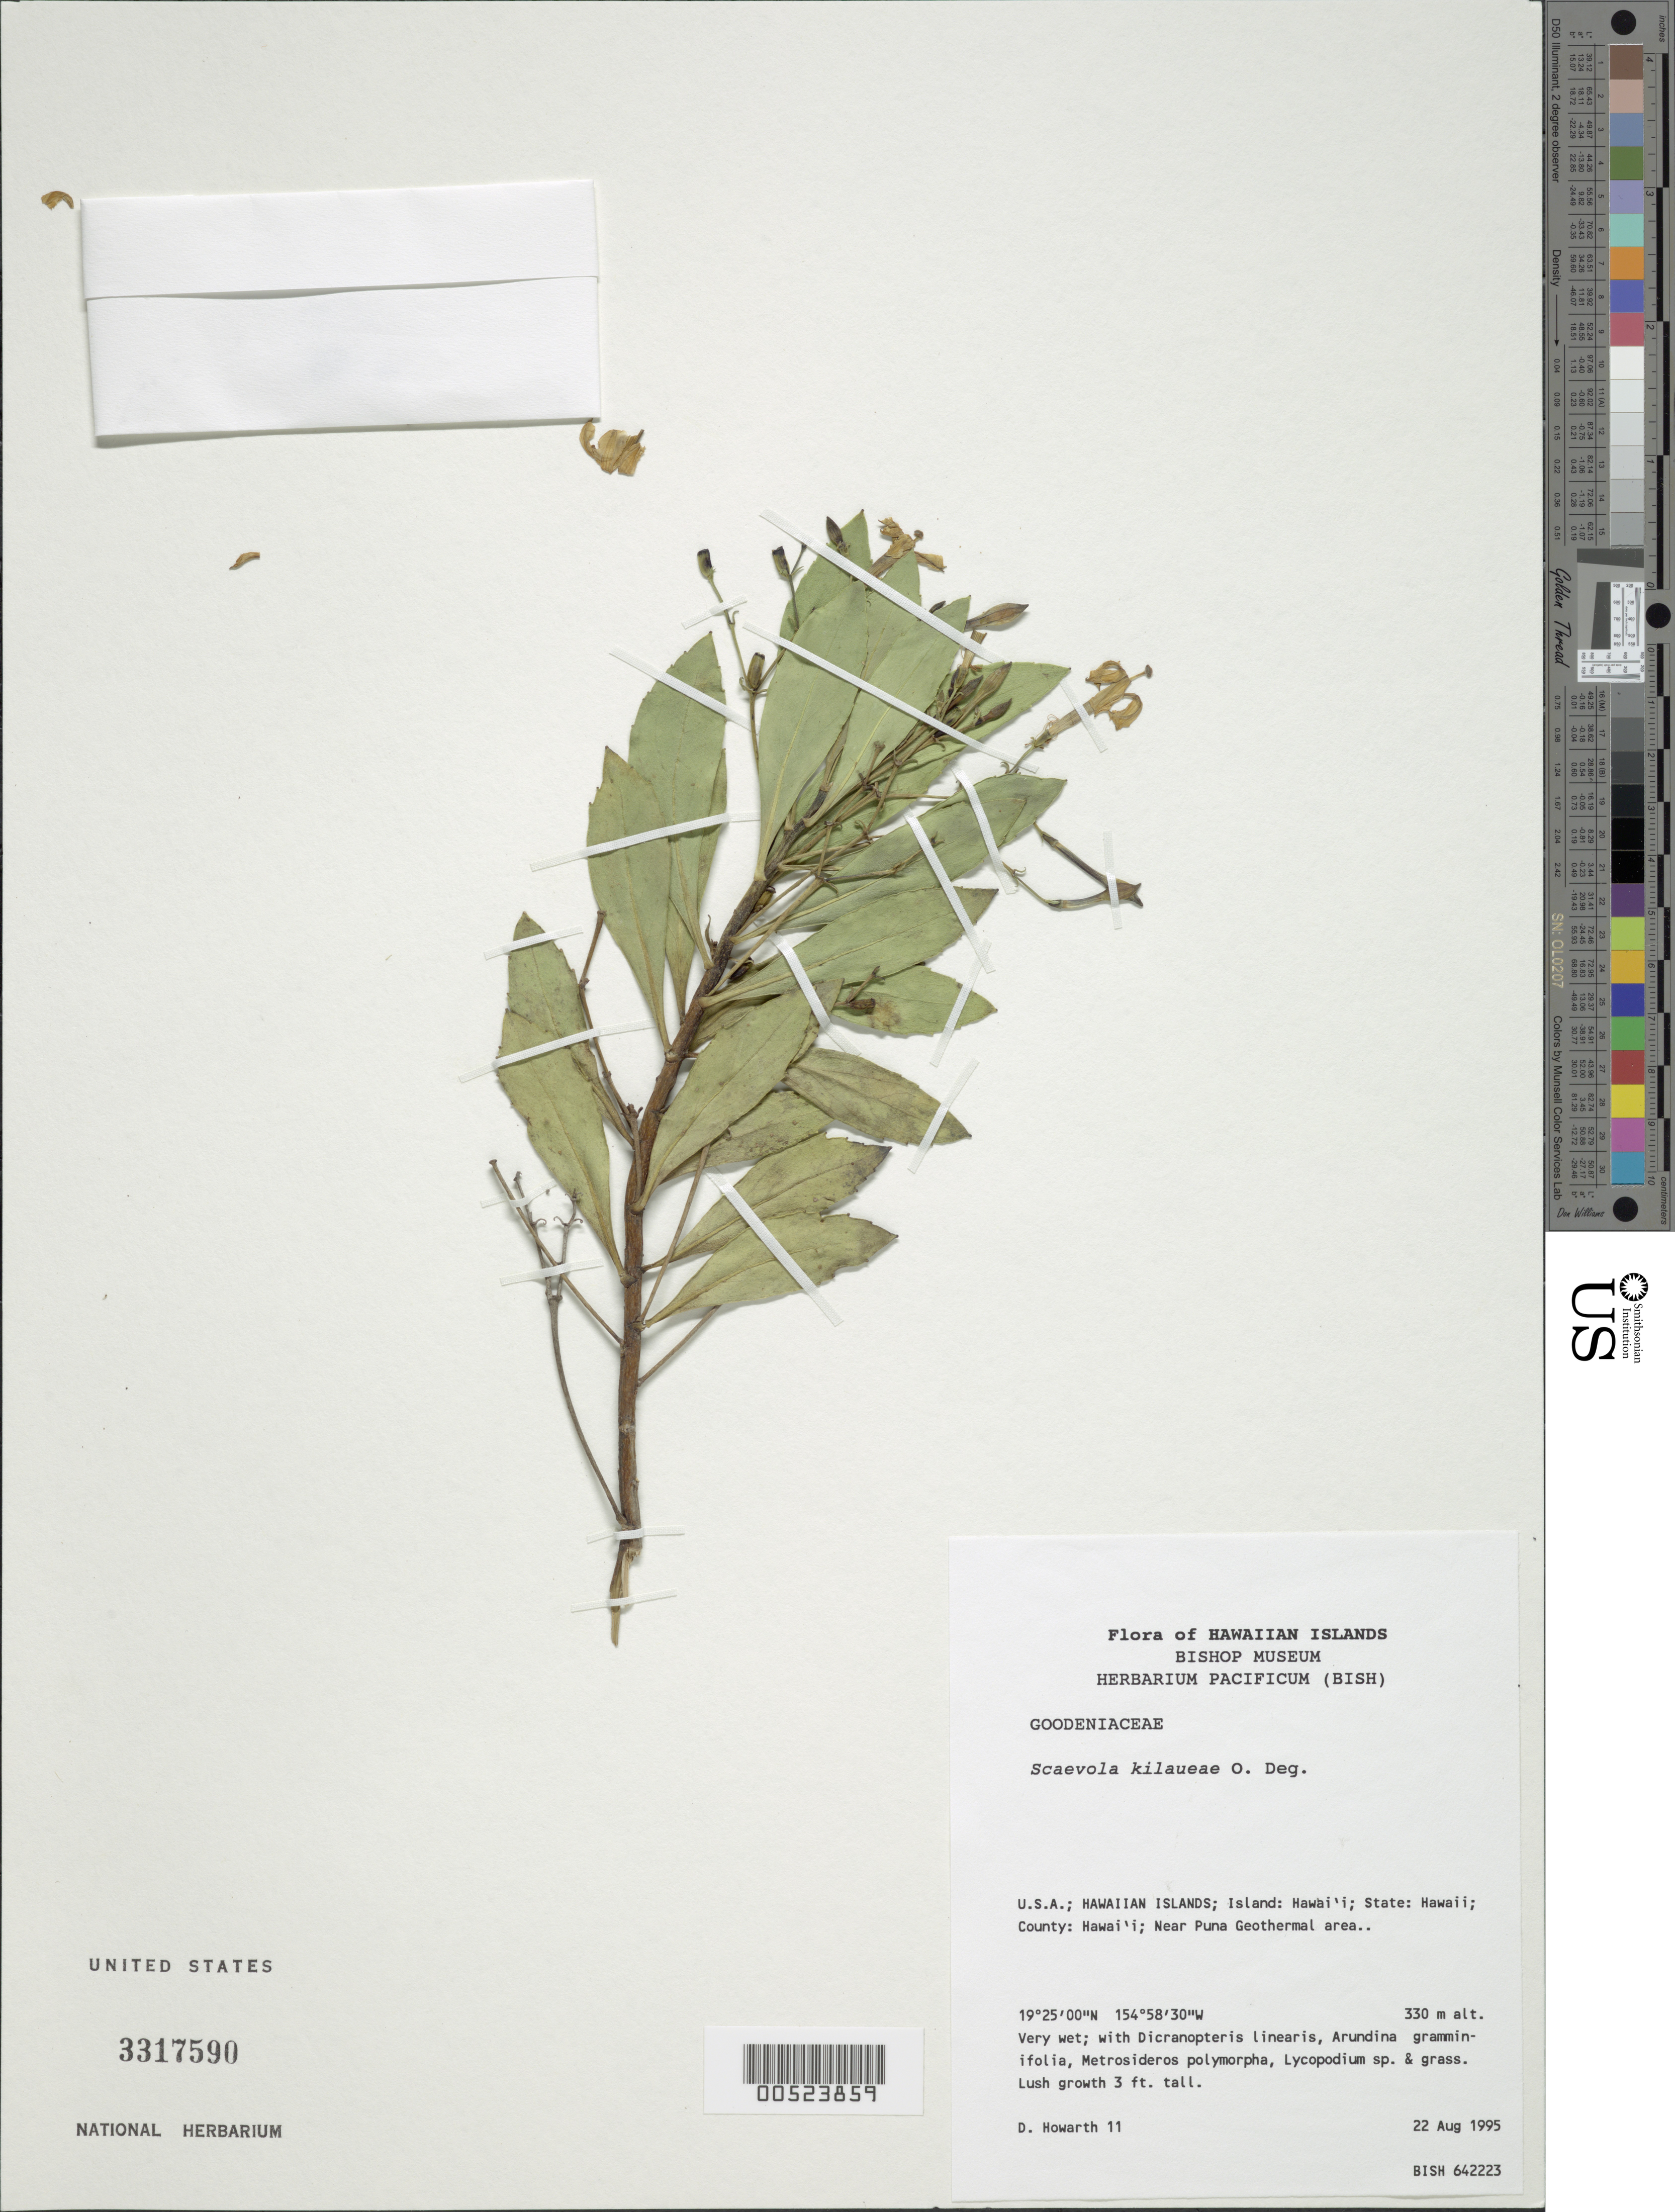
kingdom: Plantae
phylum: Tracheophyta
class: Magnoliopsida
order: Asterales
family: Goodeniaceae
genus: Scaevola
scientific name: Scaevola kilaueae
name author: O. Deg.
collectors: D. Howarth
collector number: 11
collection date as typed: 22 Aug 1995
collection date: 1995-08-22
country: United States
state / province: Hawaii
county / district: Hawaii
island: Hawaii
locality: Hawaii county, near Puna Geothermal area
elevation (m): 330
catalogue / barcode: US 3317590